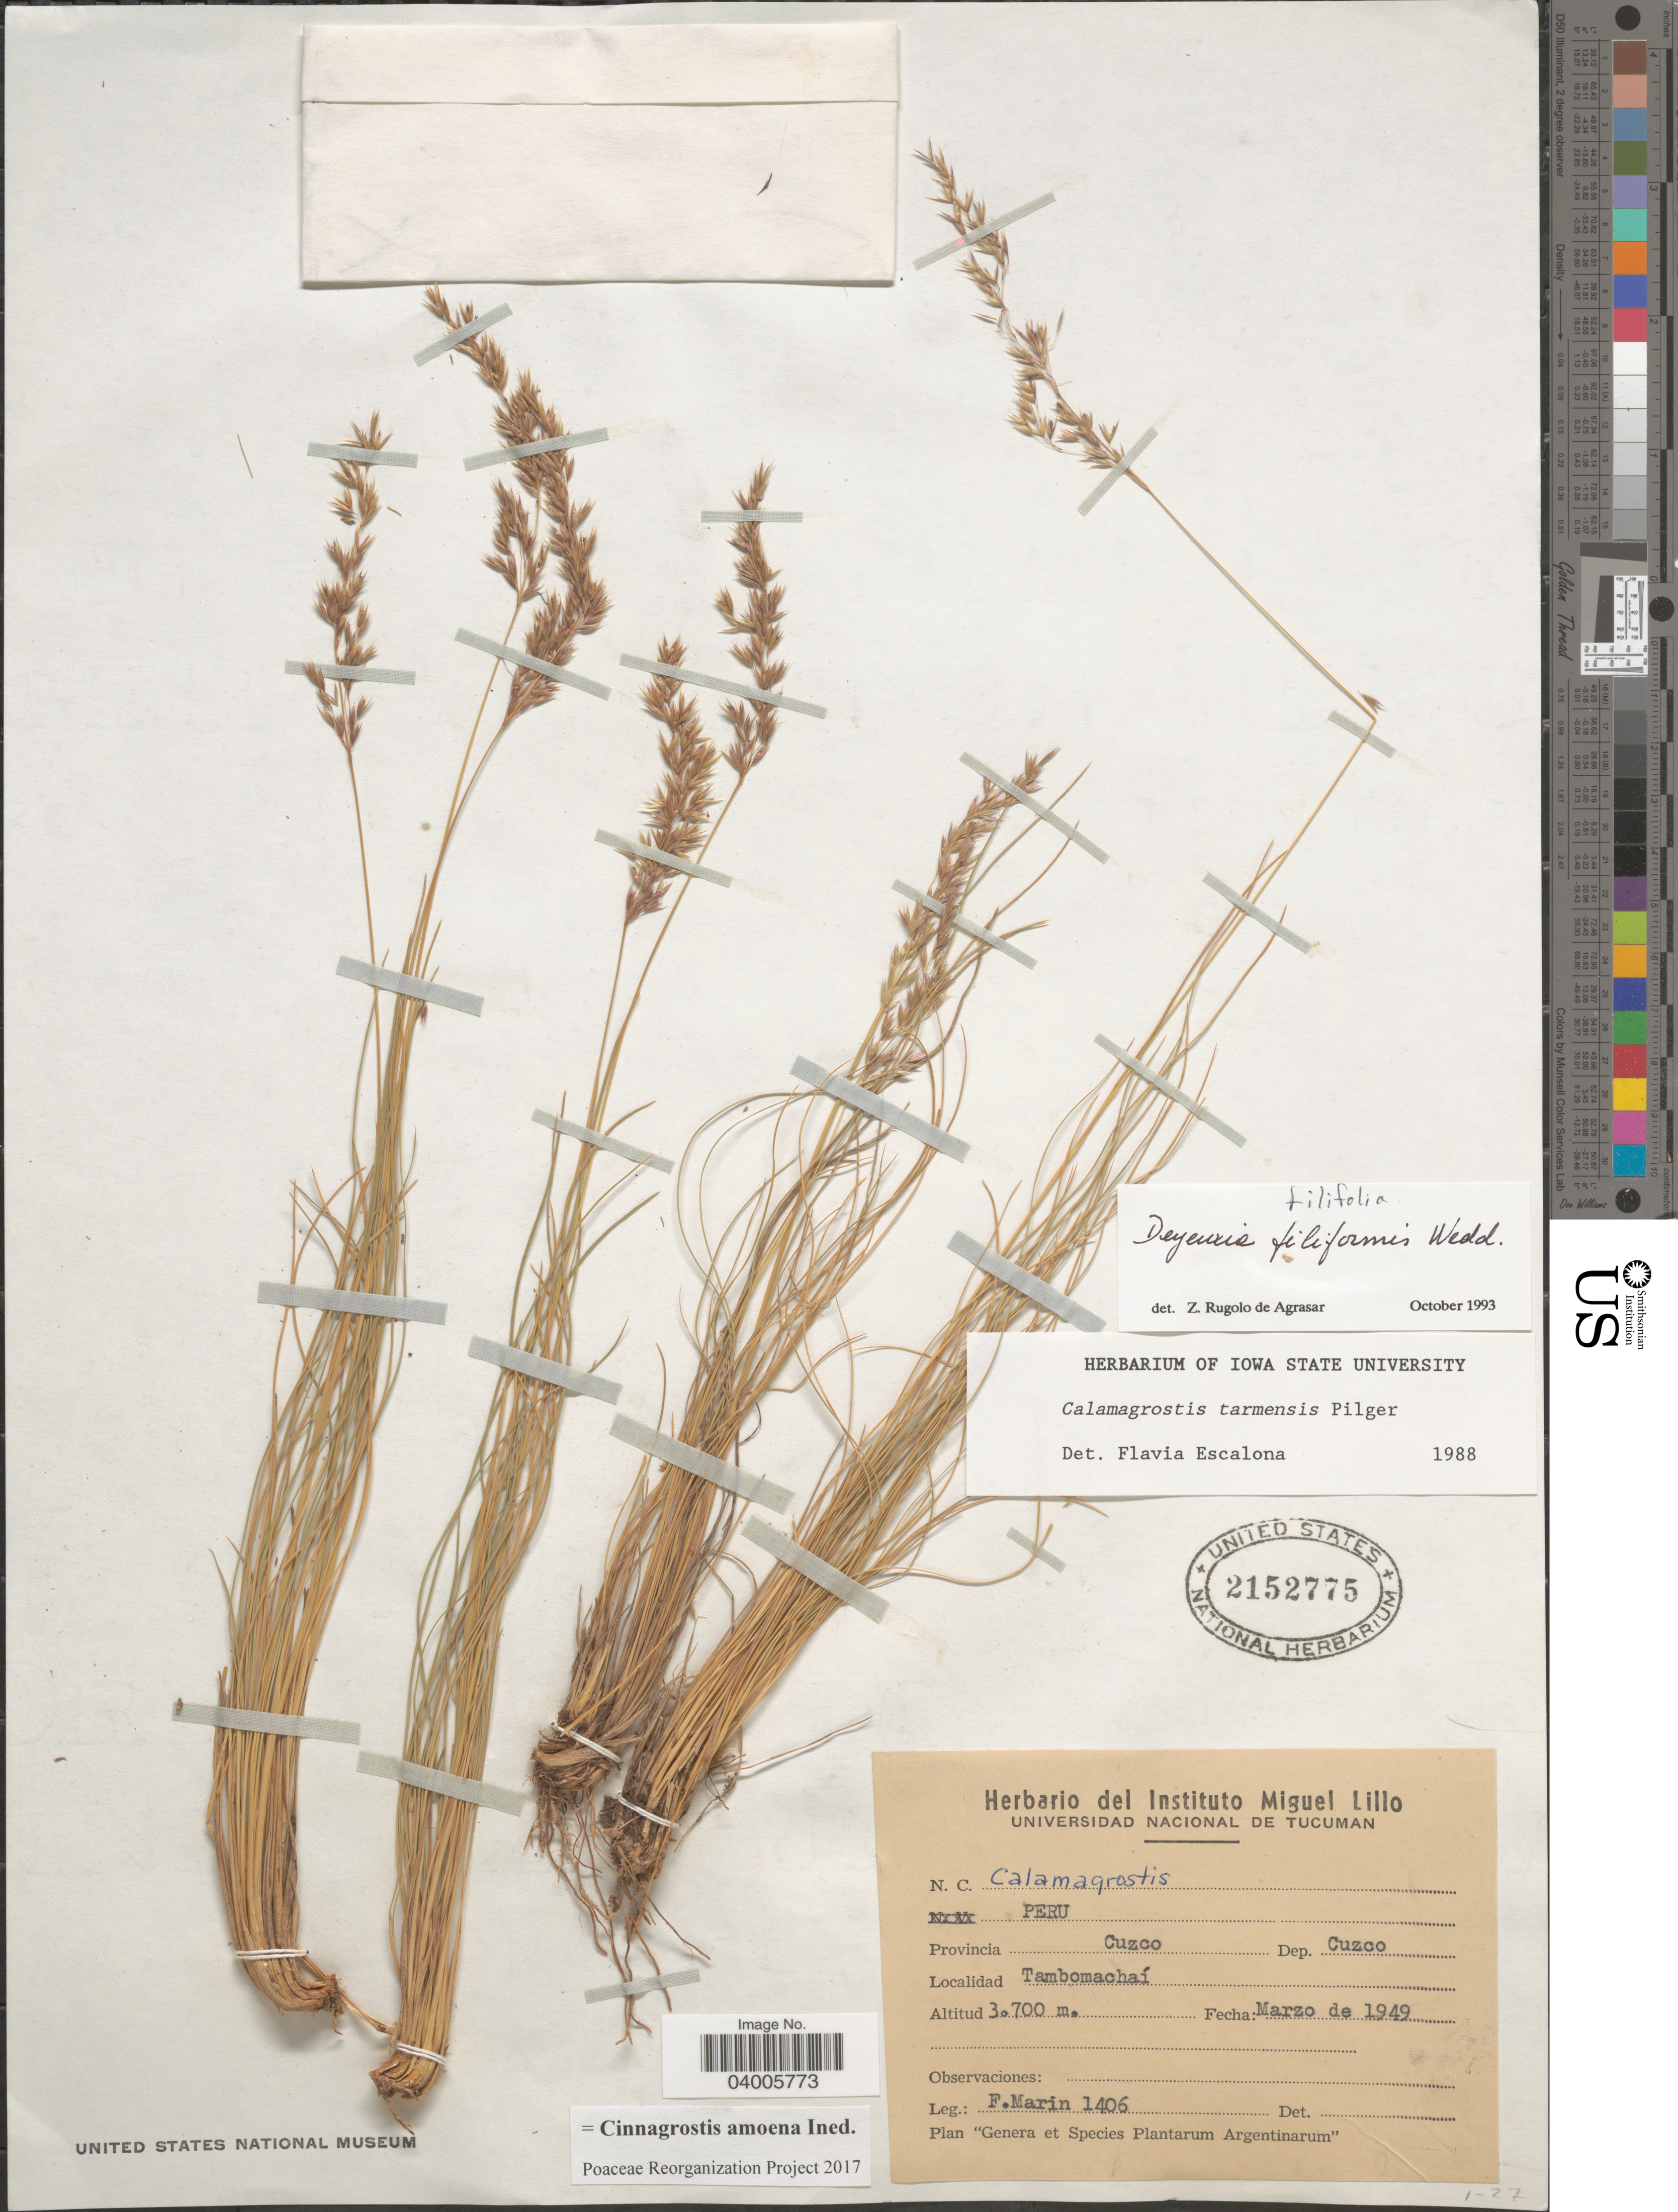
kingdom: Plantae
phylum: Tracheophyta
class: Liliopsida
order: Poales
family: Poaceae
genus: Cinnagrostis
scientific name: Cinnagrostis filifolia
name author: (Wedd.) P.M. Peterson et al.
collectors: F. Marin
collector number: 1406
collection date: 1949-03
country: Peru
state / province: Cusco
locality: Provincia Cuzco. Dep. Cuzco. Tambomachaí.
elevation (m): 3700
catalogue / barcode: US 2152775